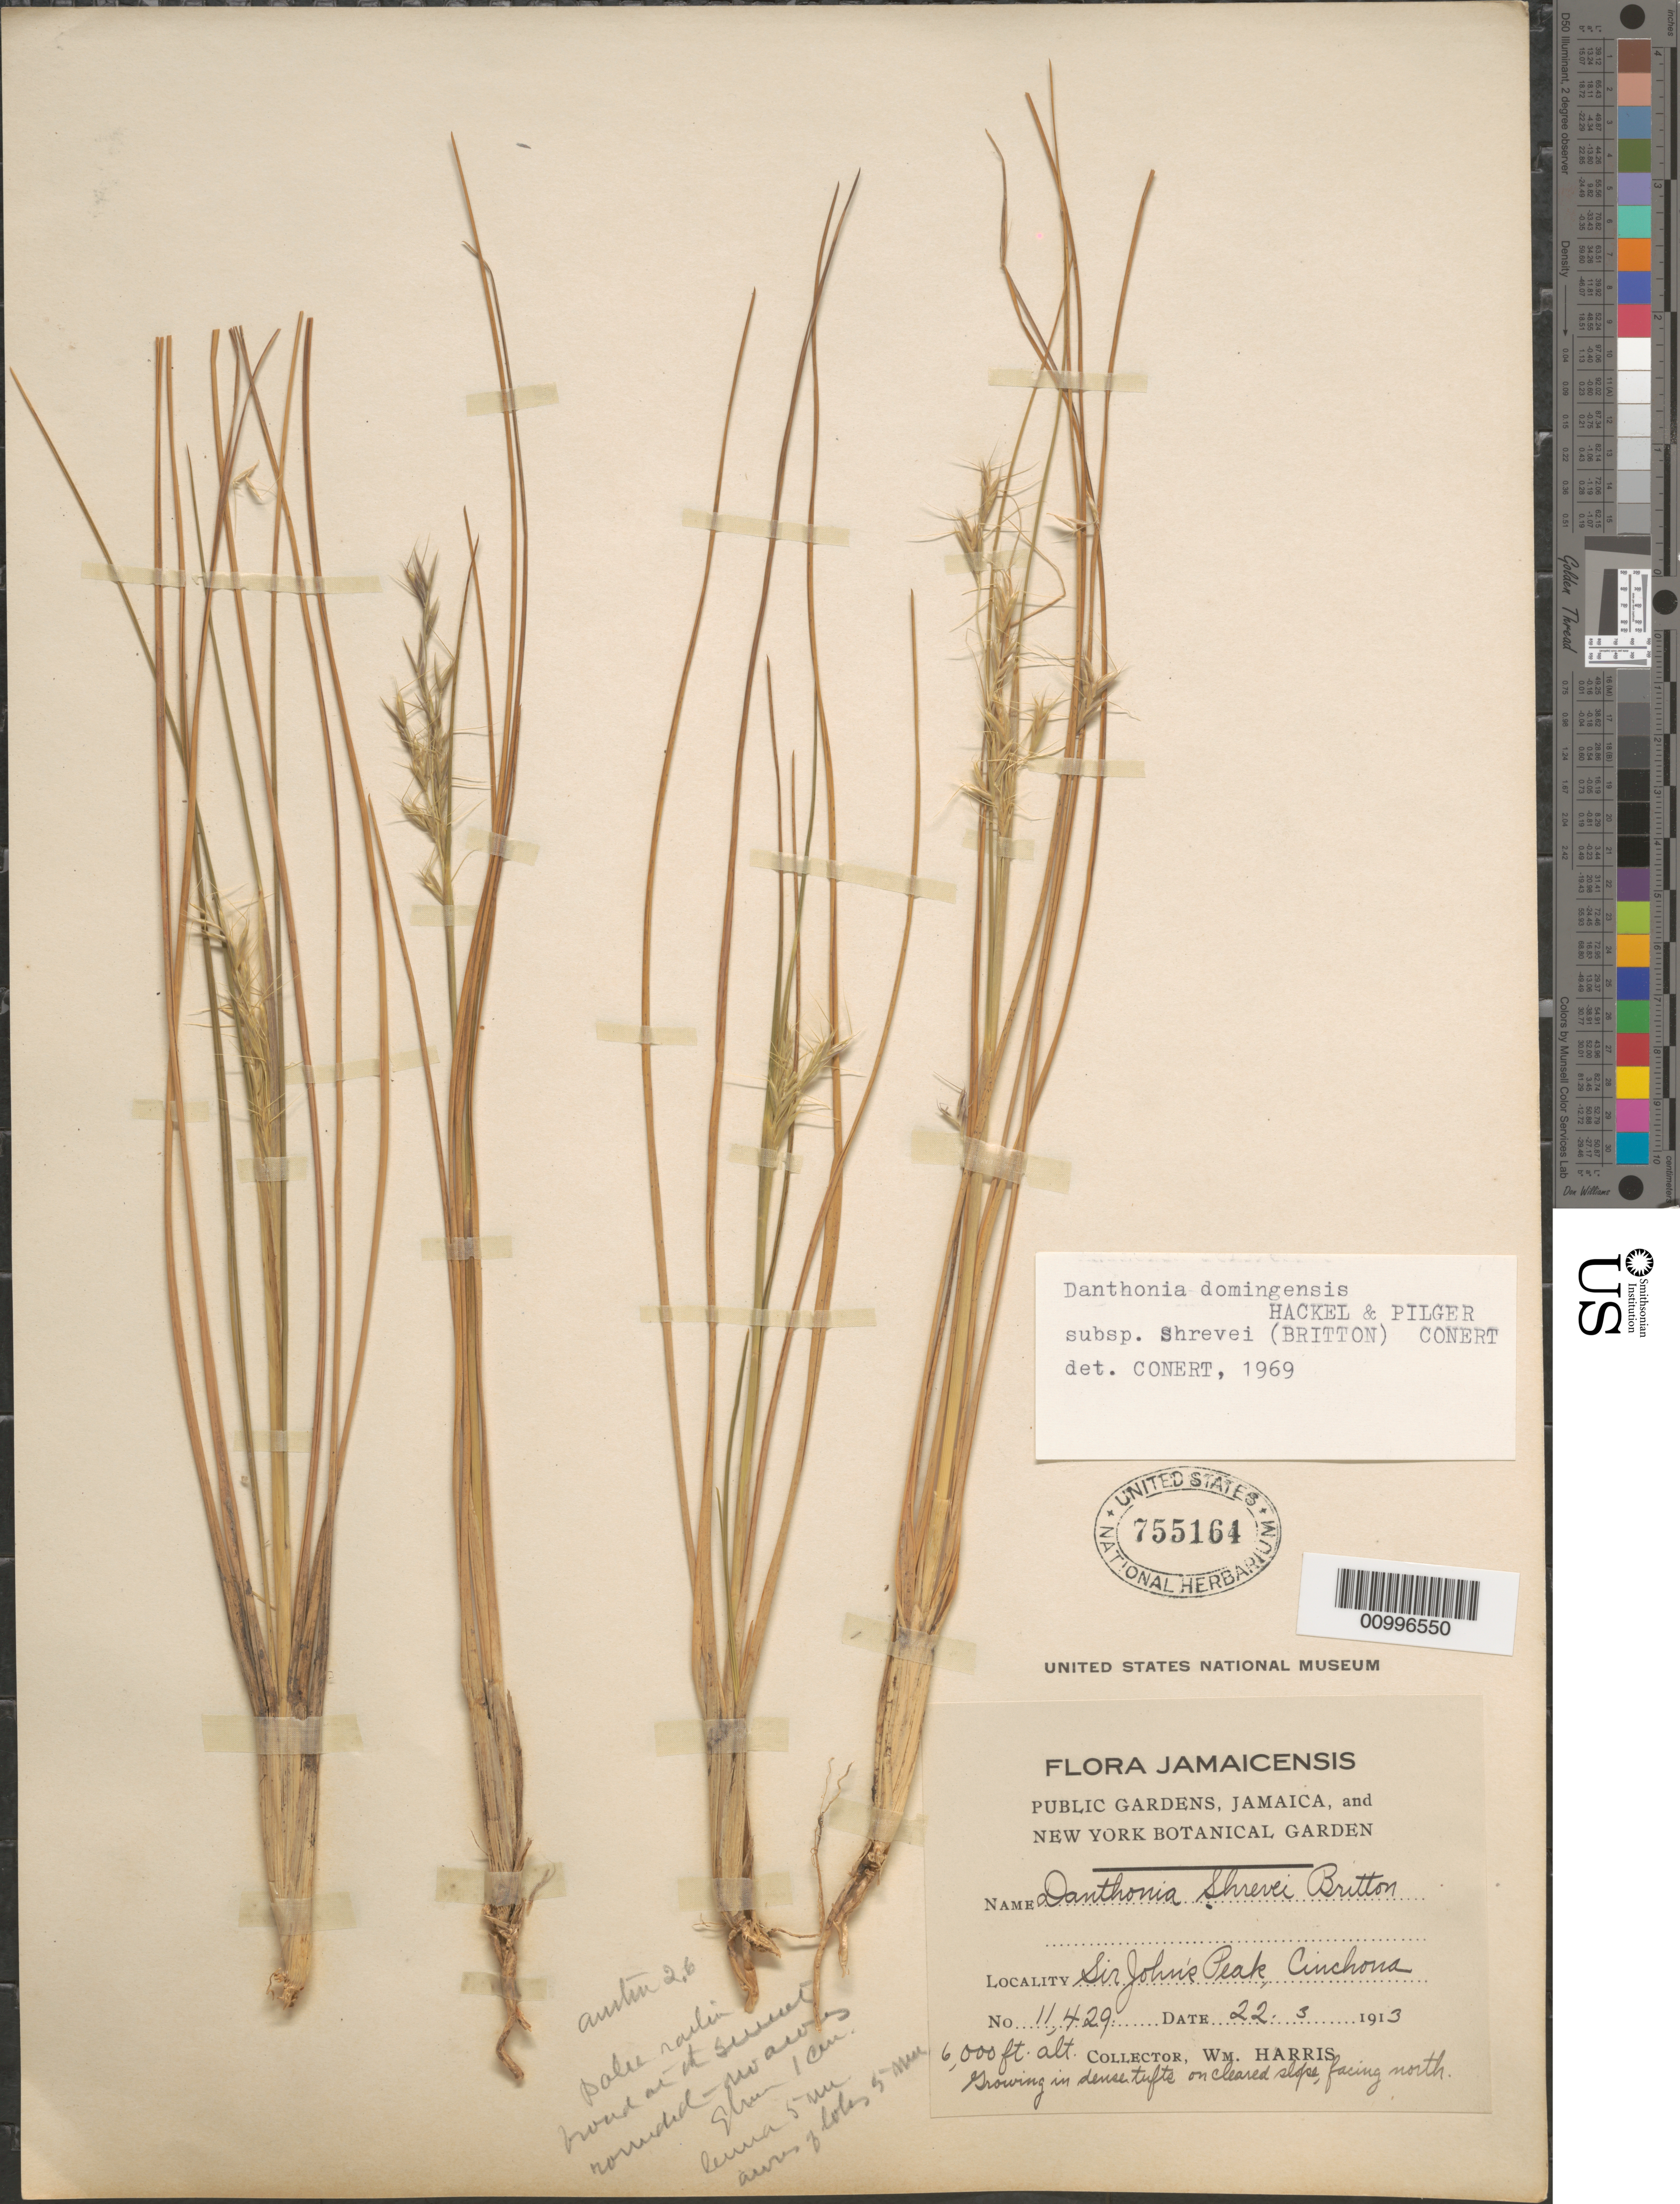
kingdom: Plantae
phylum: Tracheophyta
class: Liliopsida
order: Poales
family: Poaceae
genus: Danthonia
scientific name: Danthonia domingensis subsp. domingensis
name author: Hack. & Pilg.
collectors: W. H. Harris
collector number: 11429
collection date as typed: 22 Mar 1913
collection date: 1913-03-22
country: Jamaica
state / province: Saint Andrew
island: Jamaica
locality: Cinchona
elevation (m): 1829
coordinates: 0 N, 0 E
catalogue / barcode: US 755164